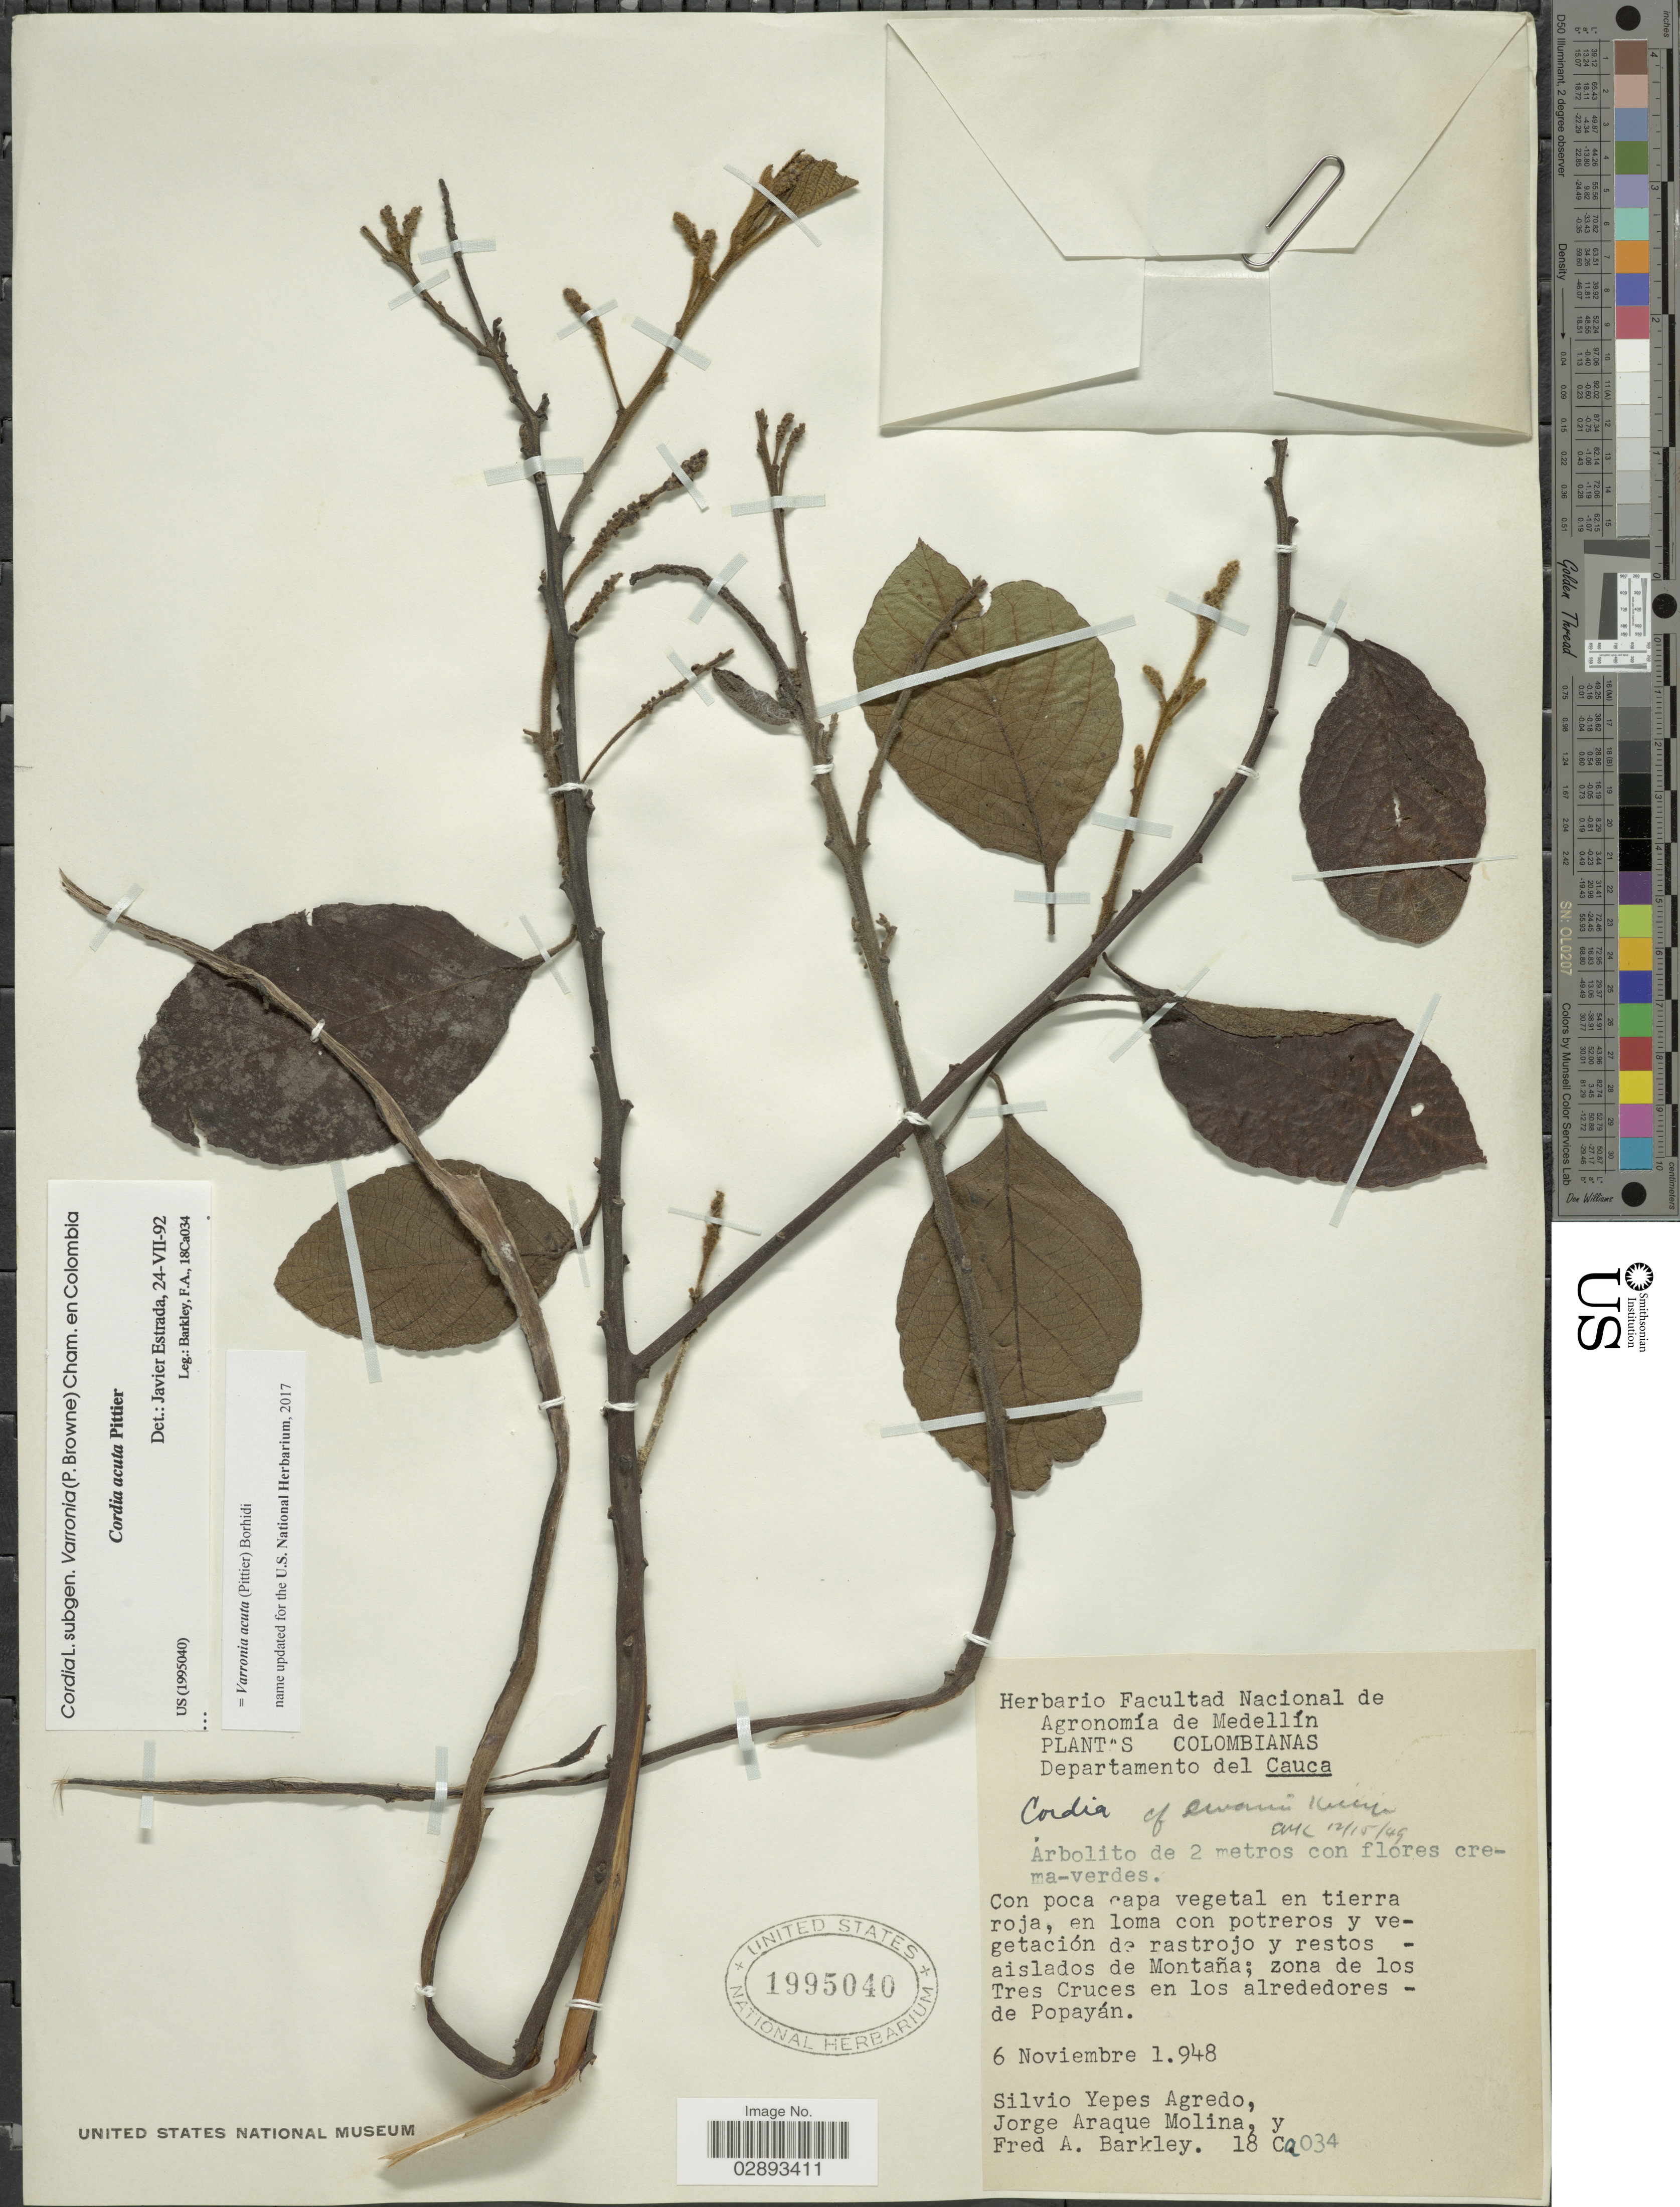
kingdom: Plantae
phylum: Tracheophyta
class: Magnoliopsida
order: Boraginales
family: Cordiaceae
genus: Varronia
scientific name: Varronia acuta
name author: (Pittier) Borhidi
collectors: S. Yepes-Agredo, J. Araque Molina & F. A. Barkley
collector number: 18ca034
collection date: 1948-11-06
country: Colombia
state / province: Cauca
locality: Departamento del Cauca, zona de los Tres Cruces en los alrededores de Popayán.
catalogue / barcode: US 1995040